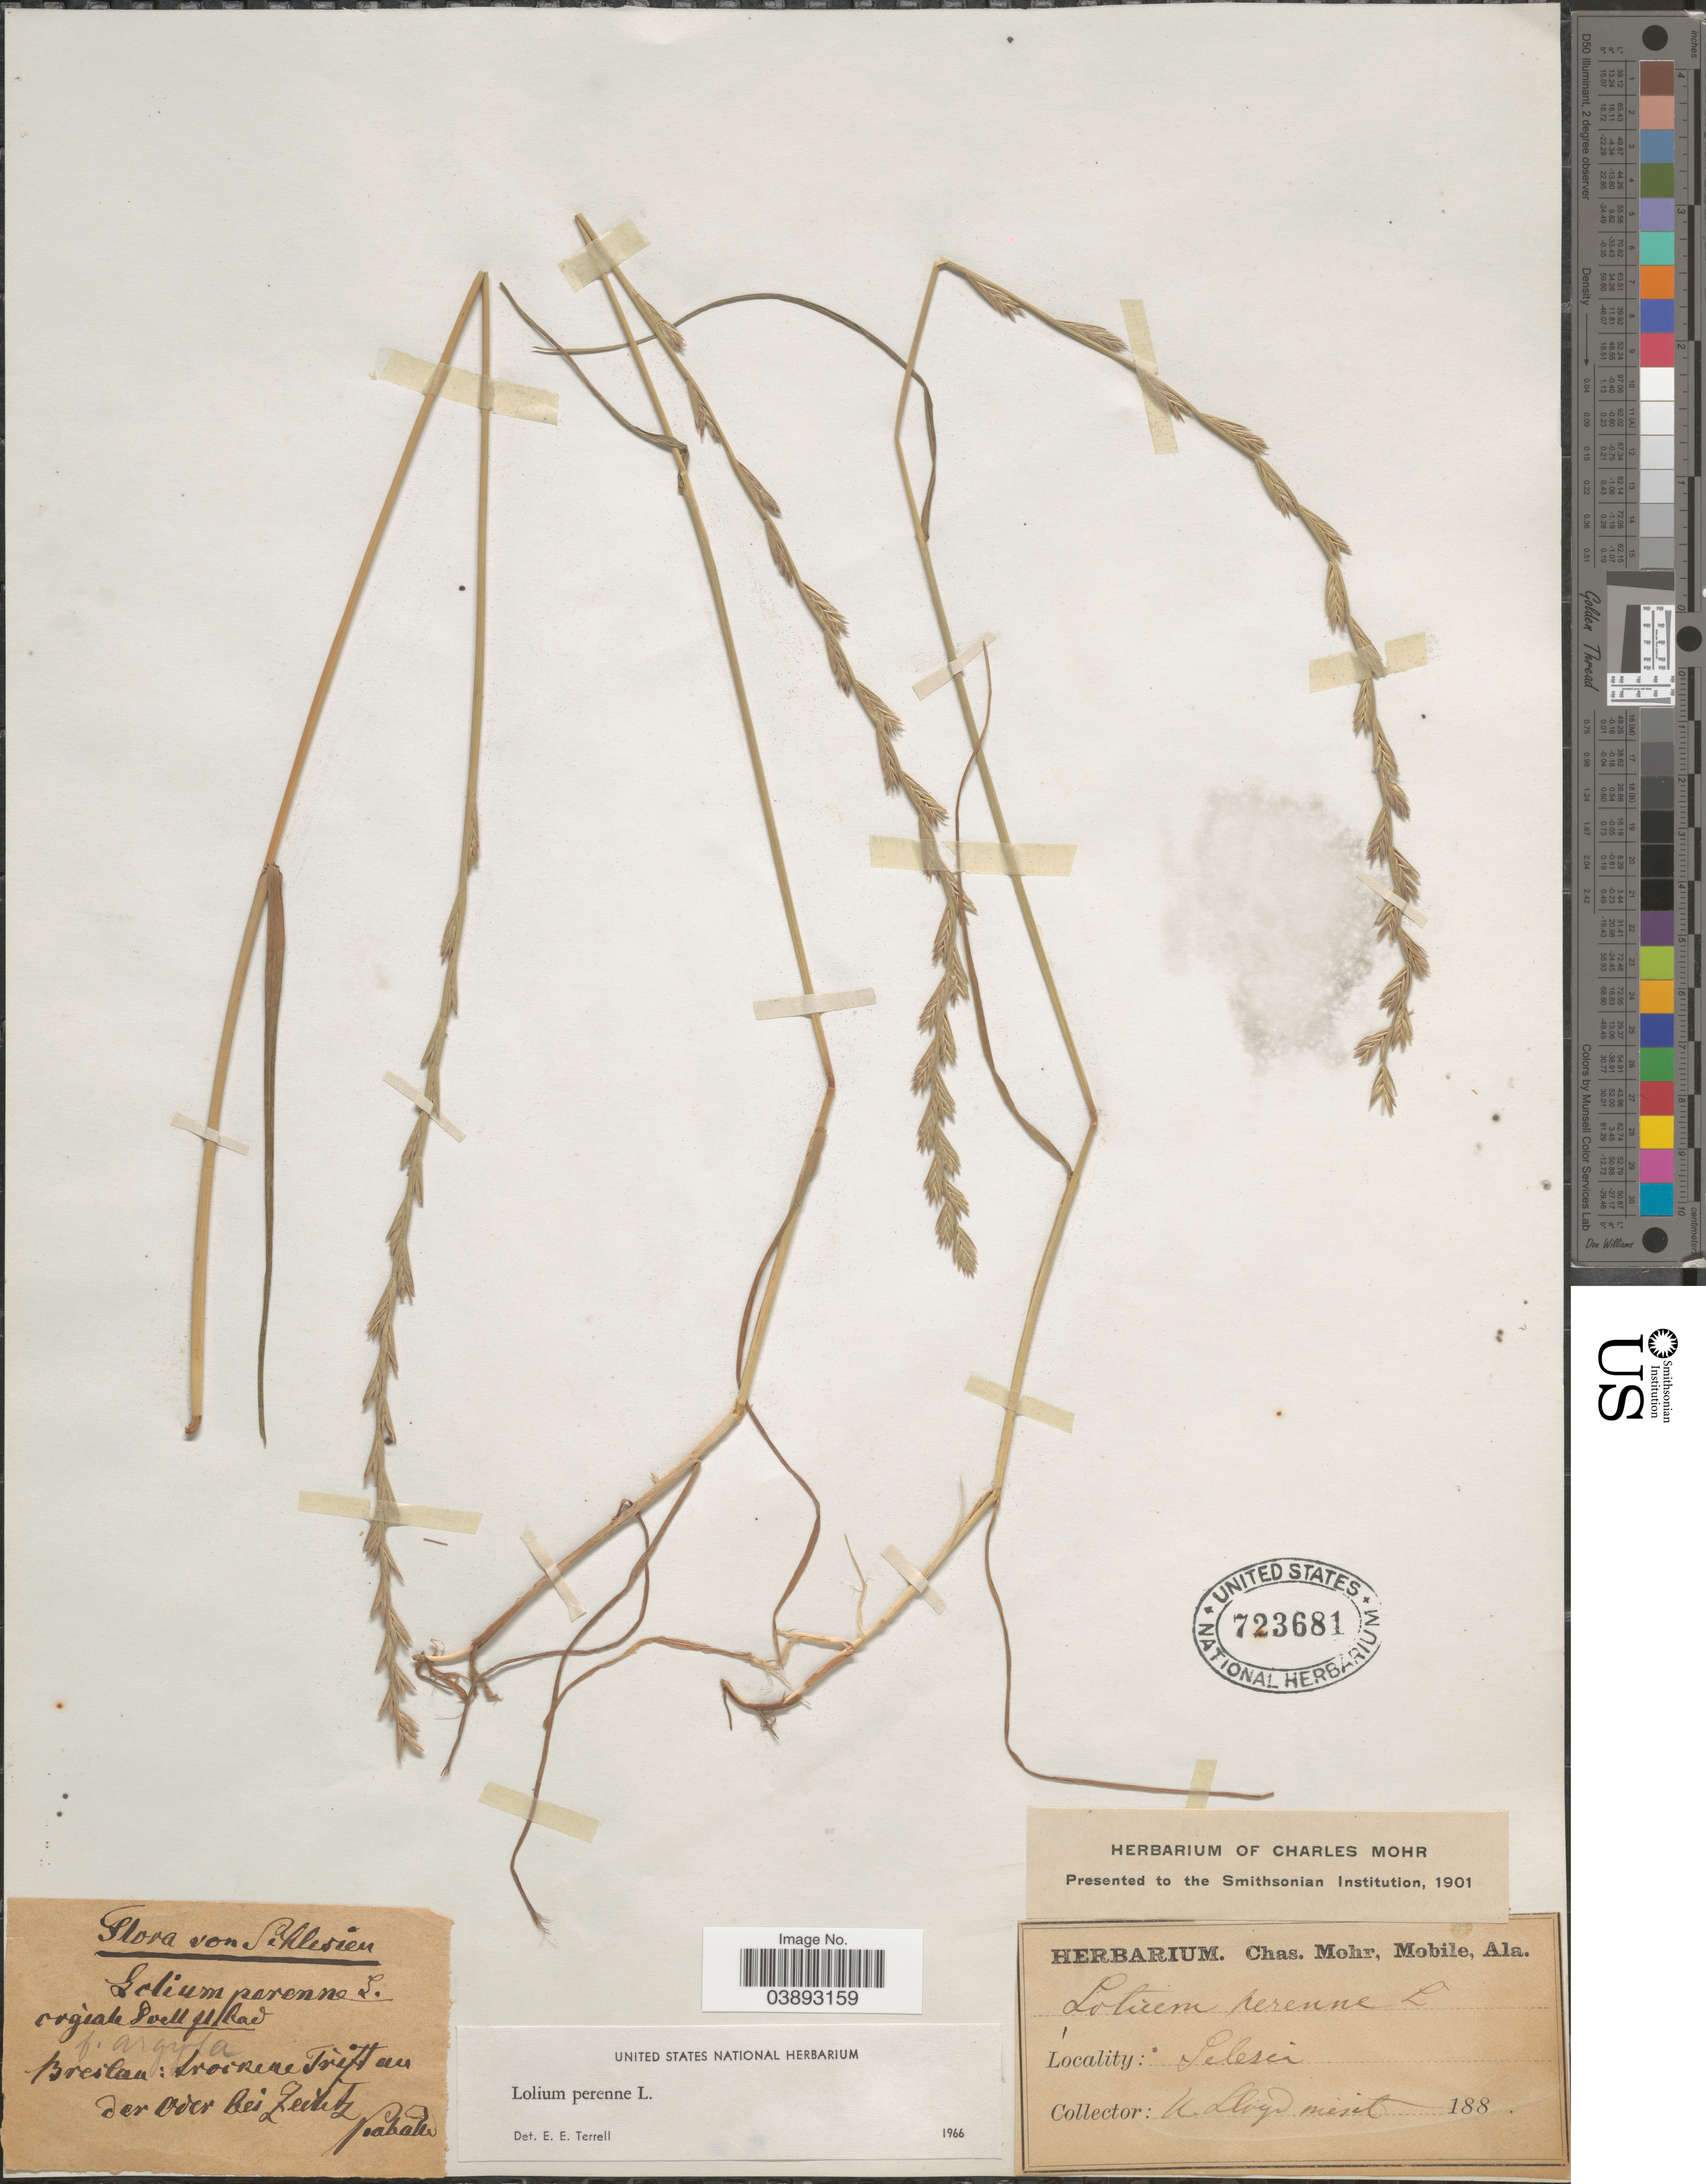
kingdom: Plantae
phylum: Tracheophyta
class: Liliopsida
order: Poales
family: Poaceae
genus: Lolium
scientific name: Lolium perenne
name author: L.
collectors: N. Lloyd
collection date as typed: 188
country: Poland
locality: Silesien. Breslau: Sroikene Trist au der oder bei Zedlitz. Silesia.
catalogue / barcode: US 723681